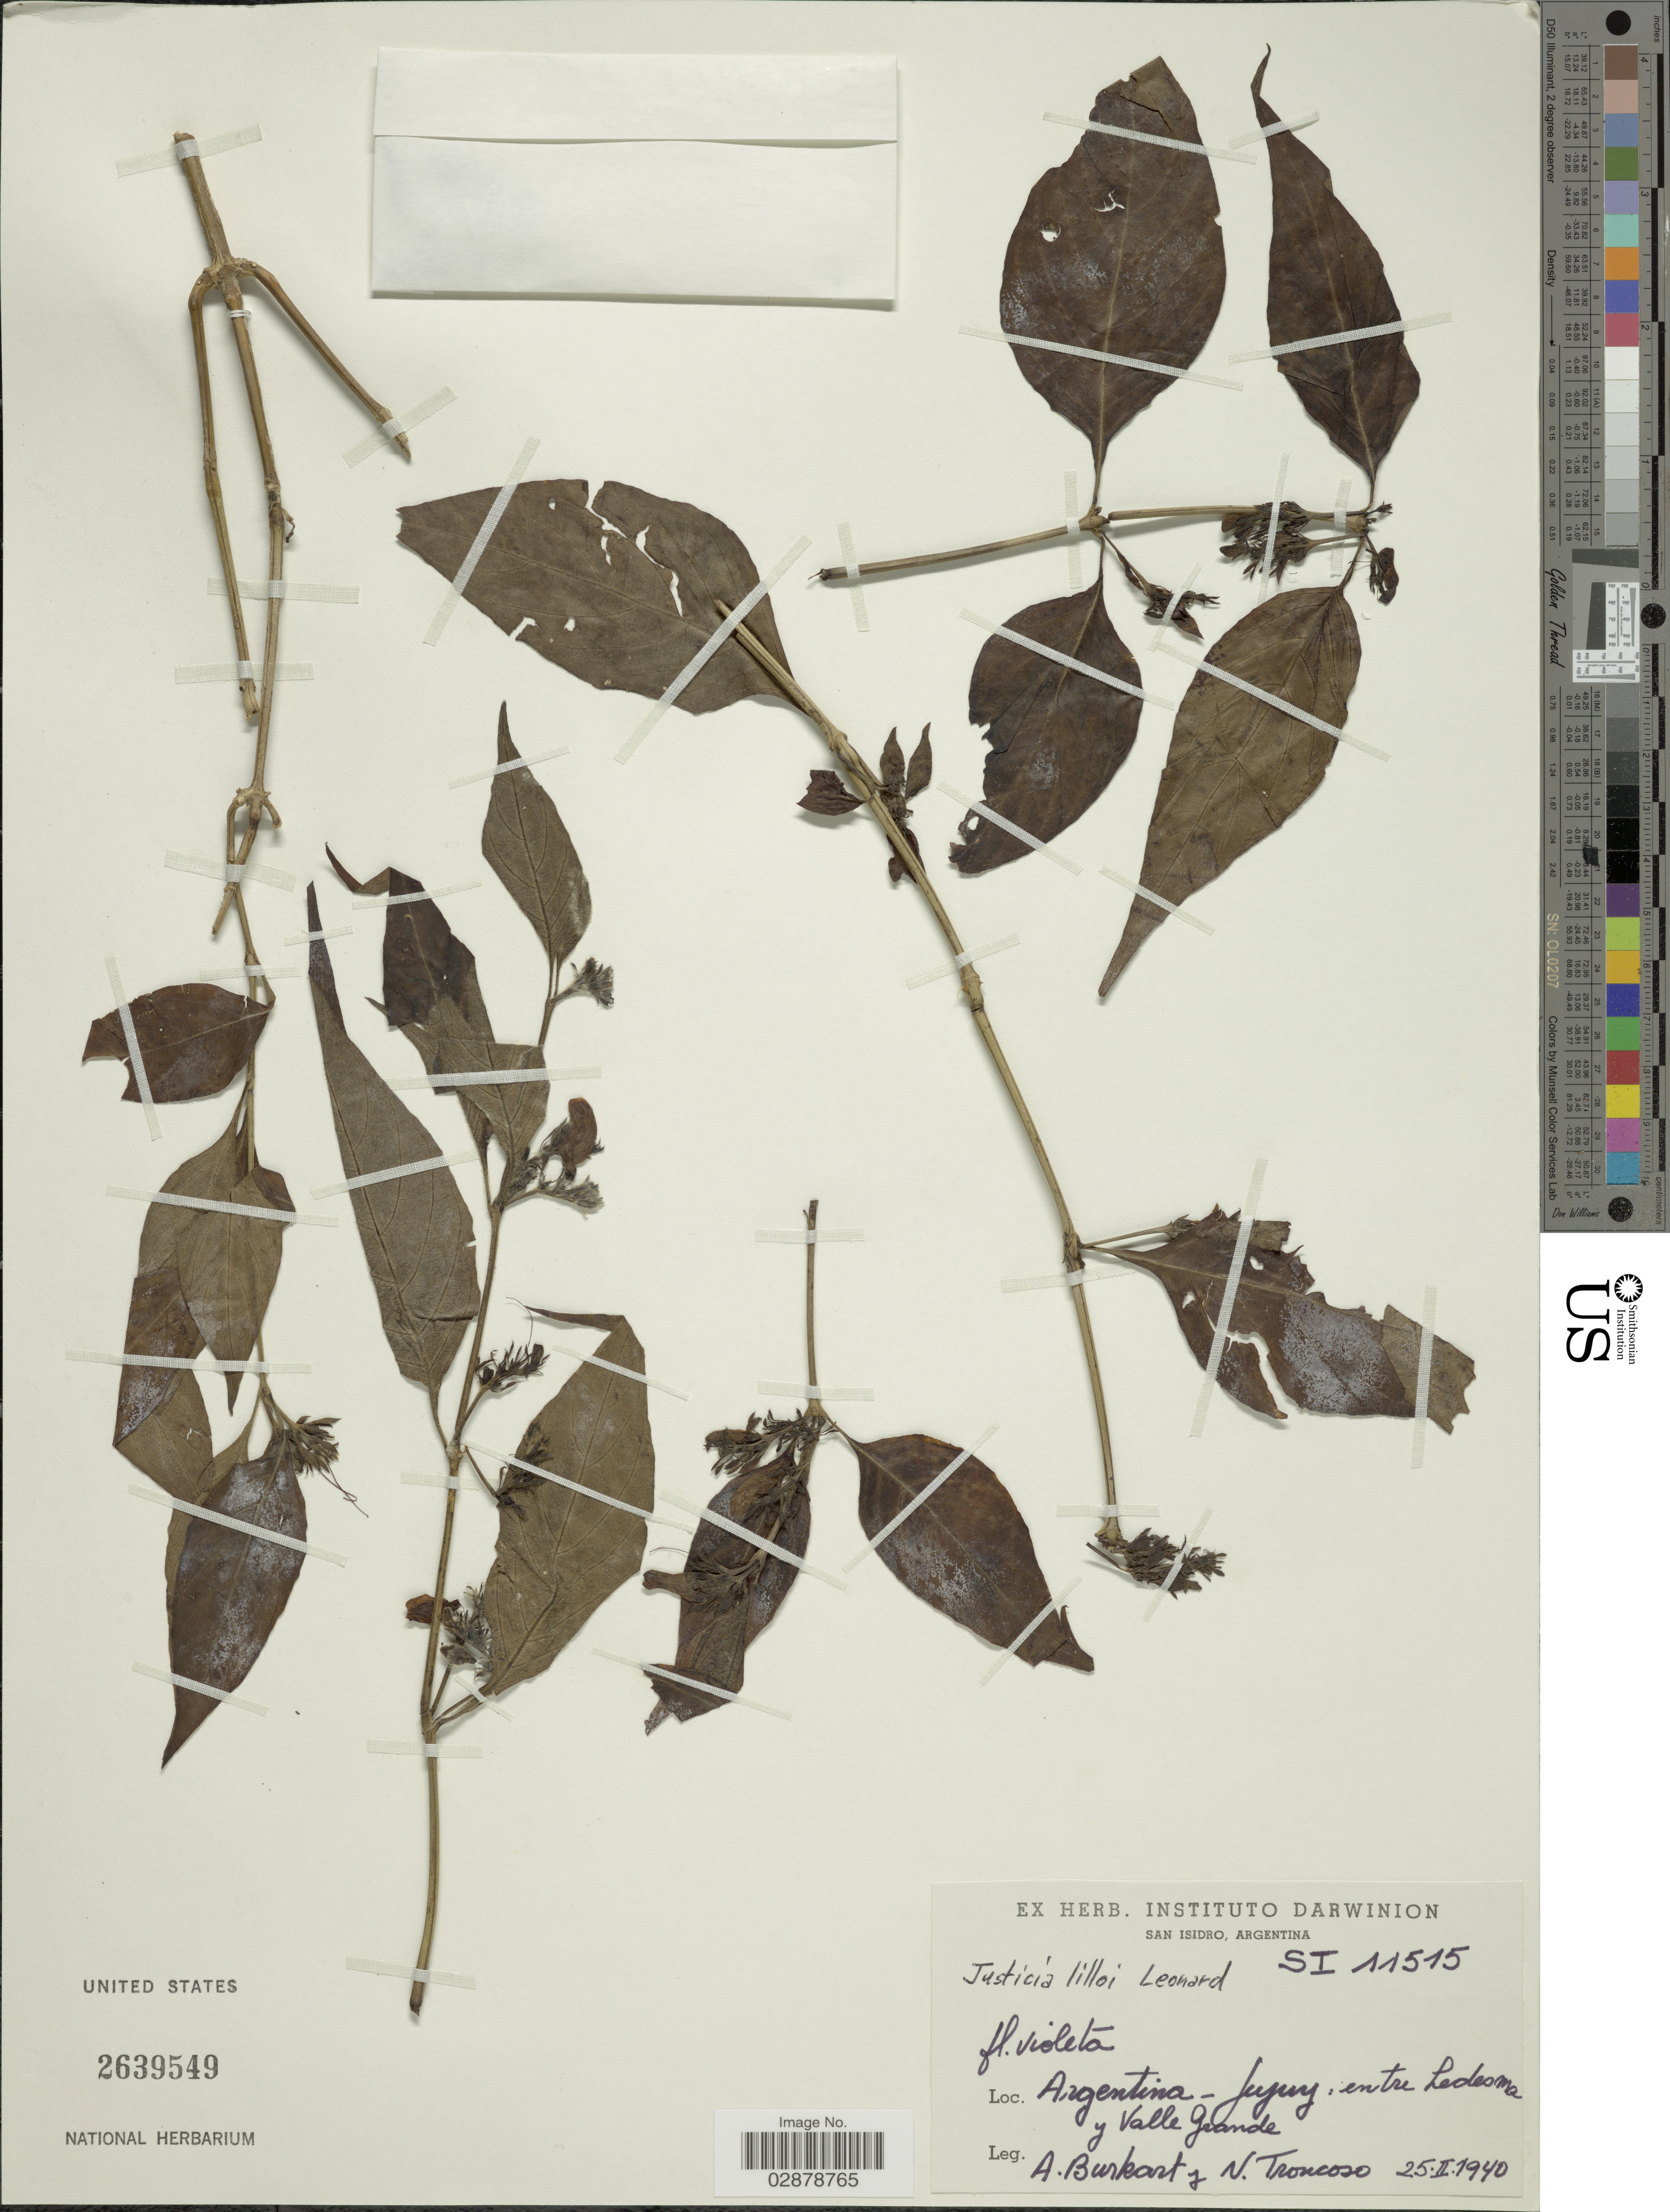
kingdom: Plantae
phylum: Tracheophyta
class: Magnoliopsida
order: Lamiales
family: Acanthaceae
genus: Justicia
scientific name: Justicia corumbensis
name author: (Lindau) Wassh. & C. Ezcurra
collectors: A. E. Burkart & N. Troncoso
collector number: SI11515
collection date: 1940-02-25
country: Argentina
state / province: Jujuy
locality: Entre Ledesma y Valle Grande.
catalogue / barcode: US 2639549